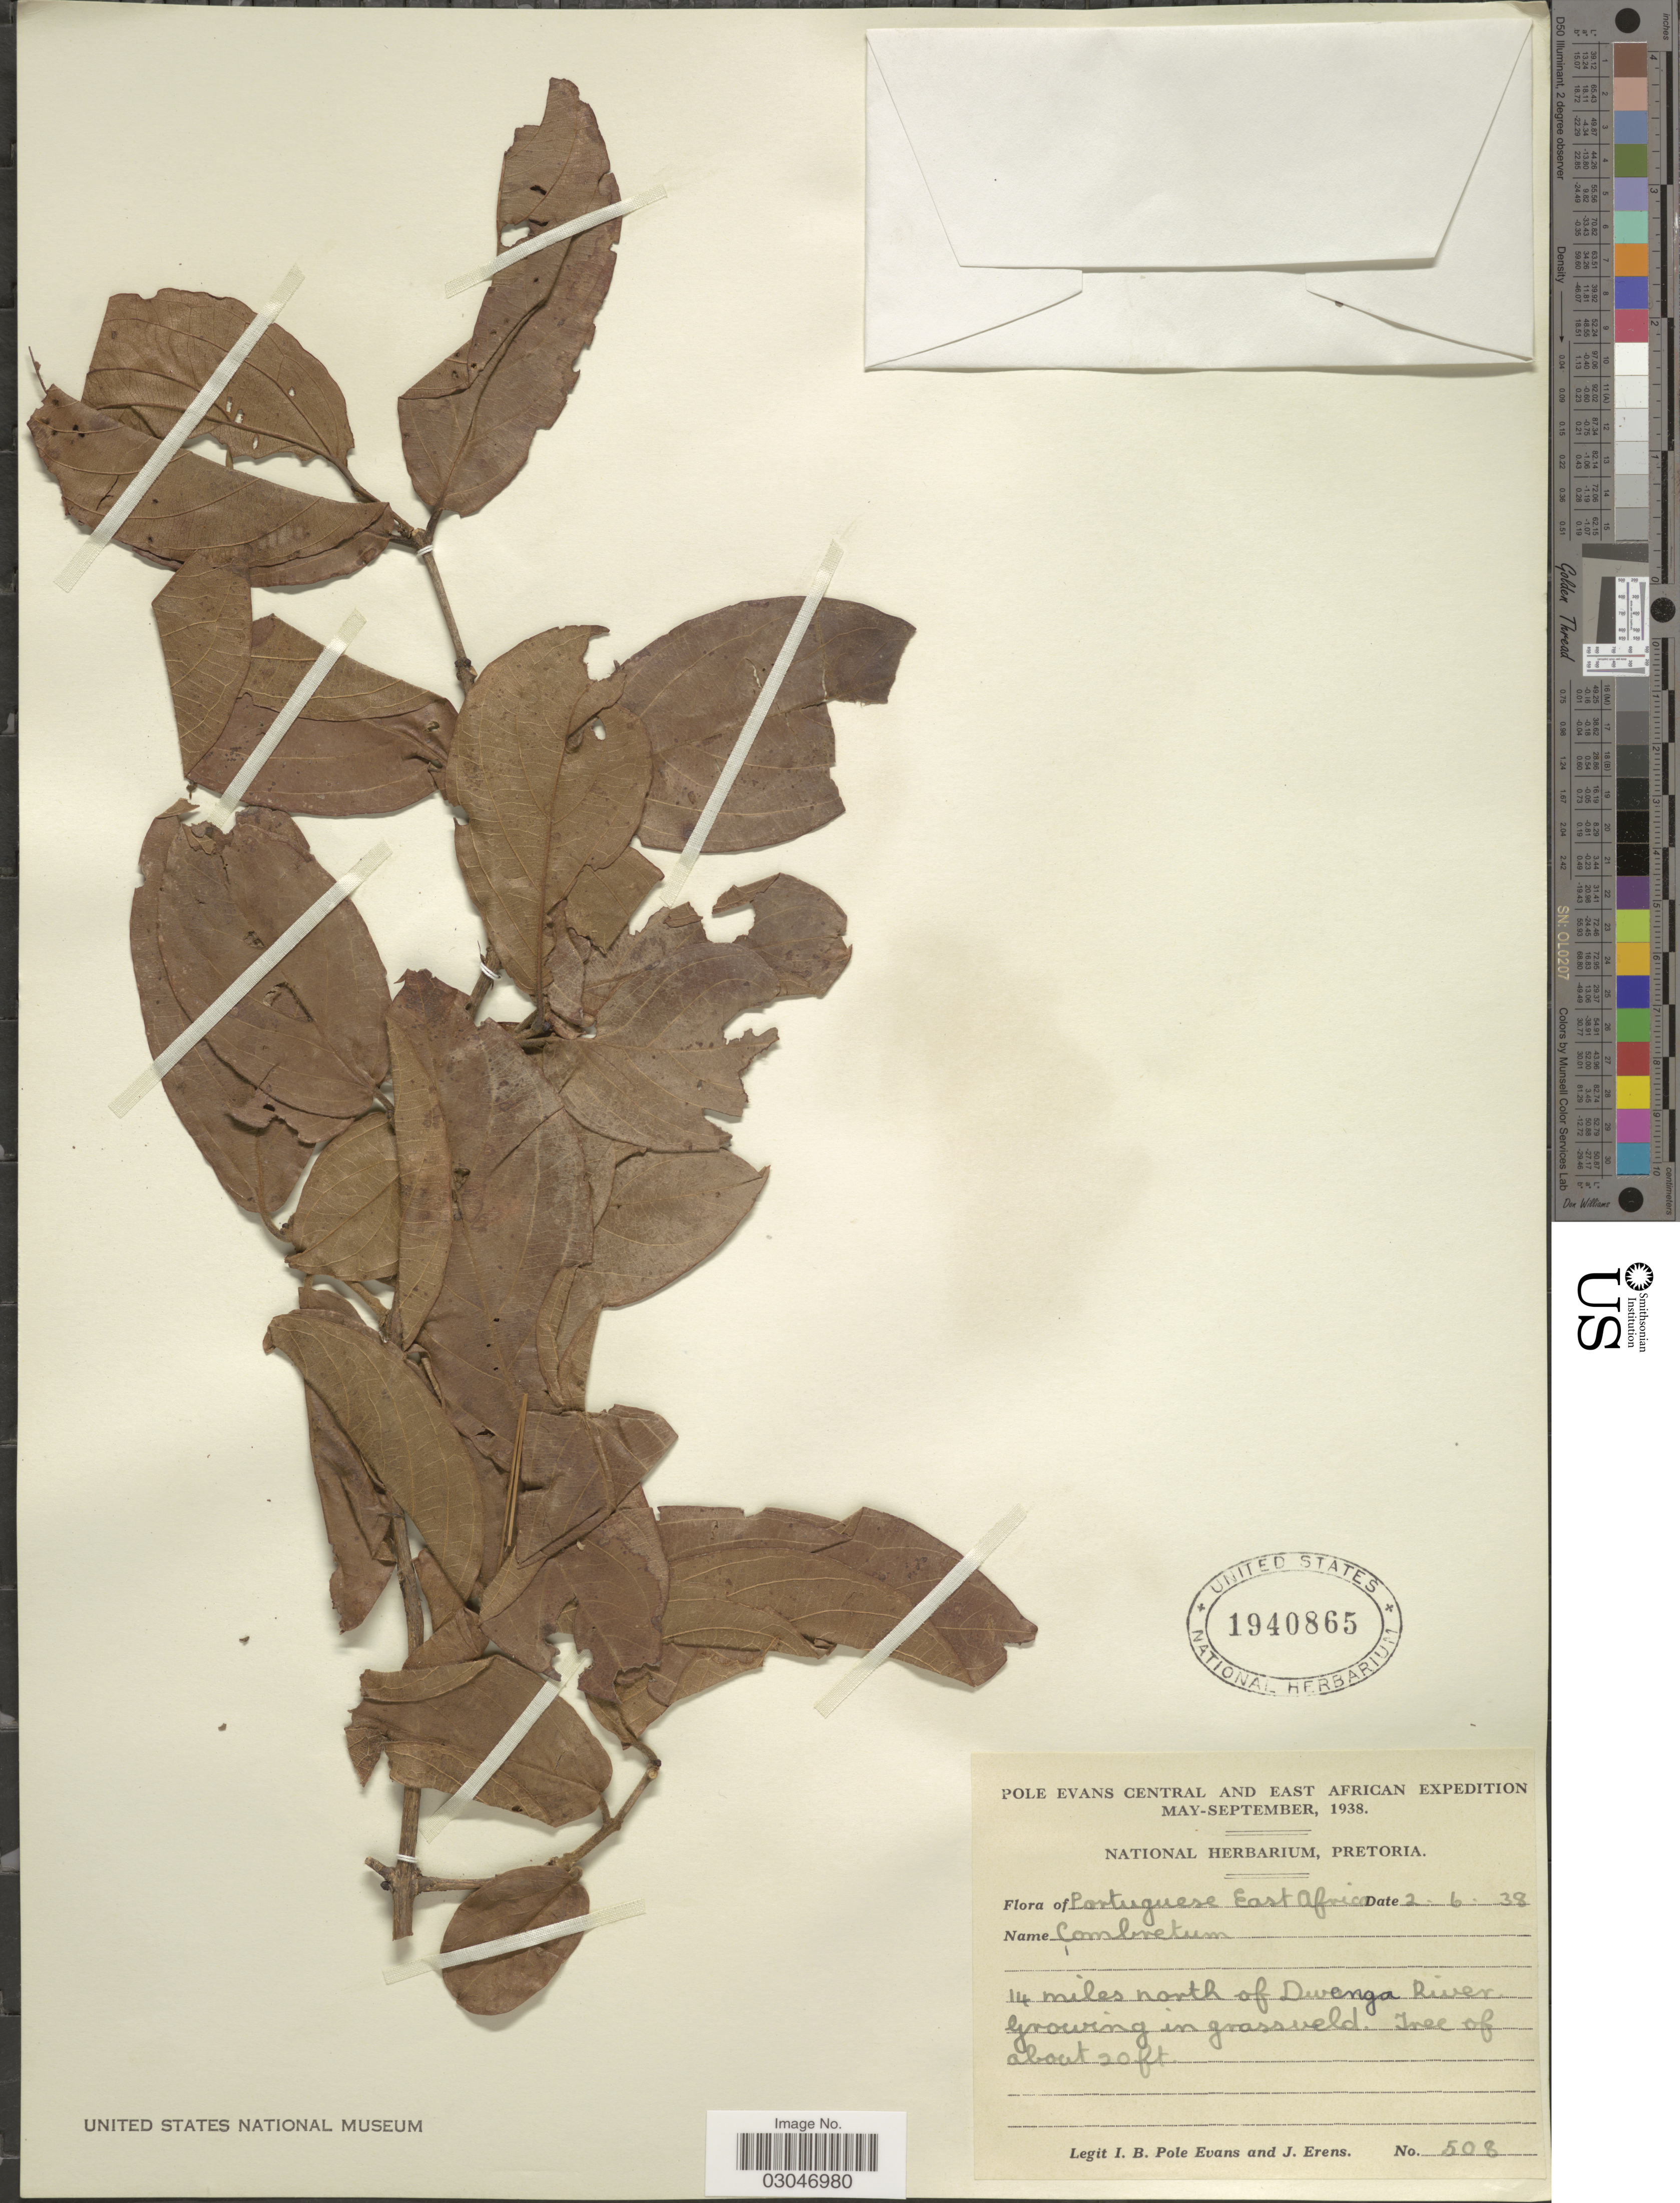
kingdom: Plantae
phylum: Tracheophyta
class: Magnoliopsida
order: Myrtales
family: Combretaceae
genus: Combretum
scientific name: Combretum sp.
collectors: I. B. Pole-Evans & J. Erens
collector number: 508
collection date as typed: Transcribed d/m/y: 2/6/38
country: Mozambique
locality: Central and East African, Portuguese East Africa, 14 miles north of Dwenga River.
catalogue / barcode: US 1940865